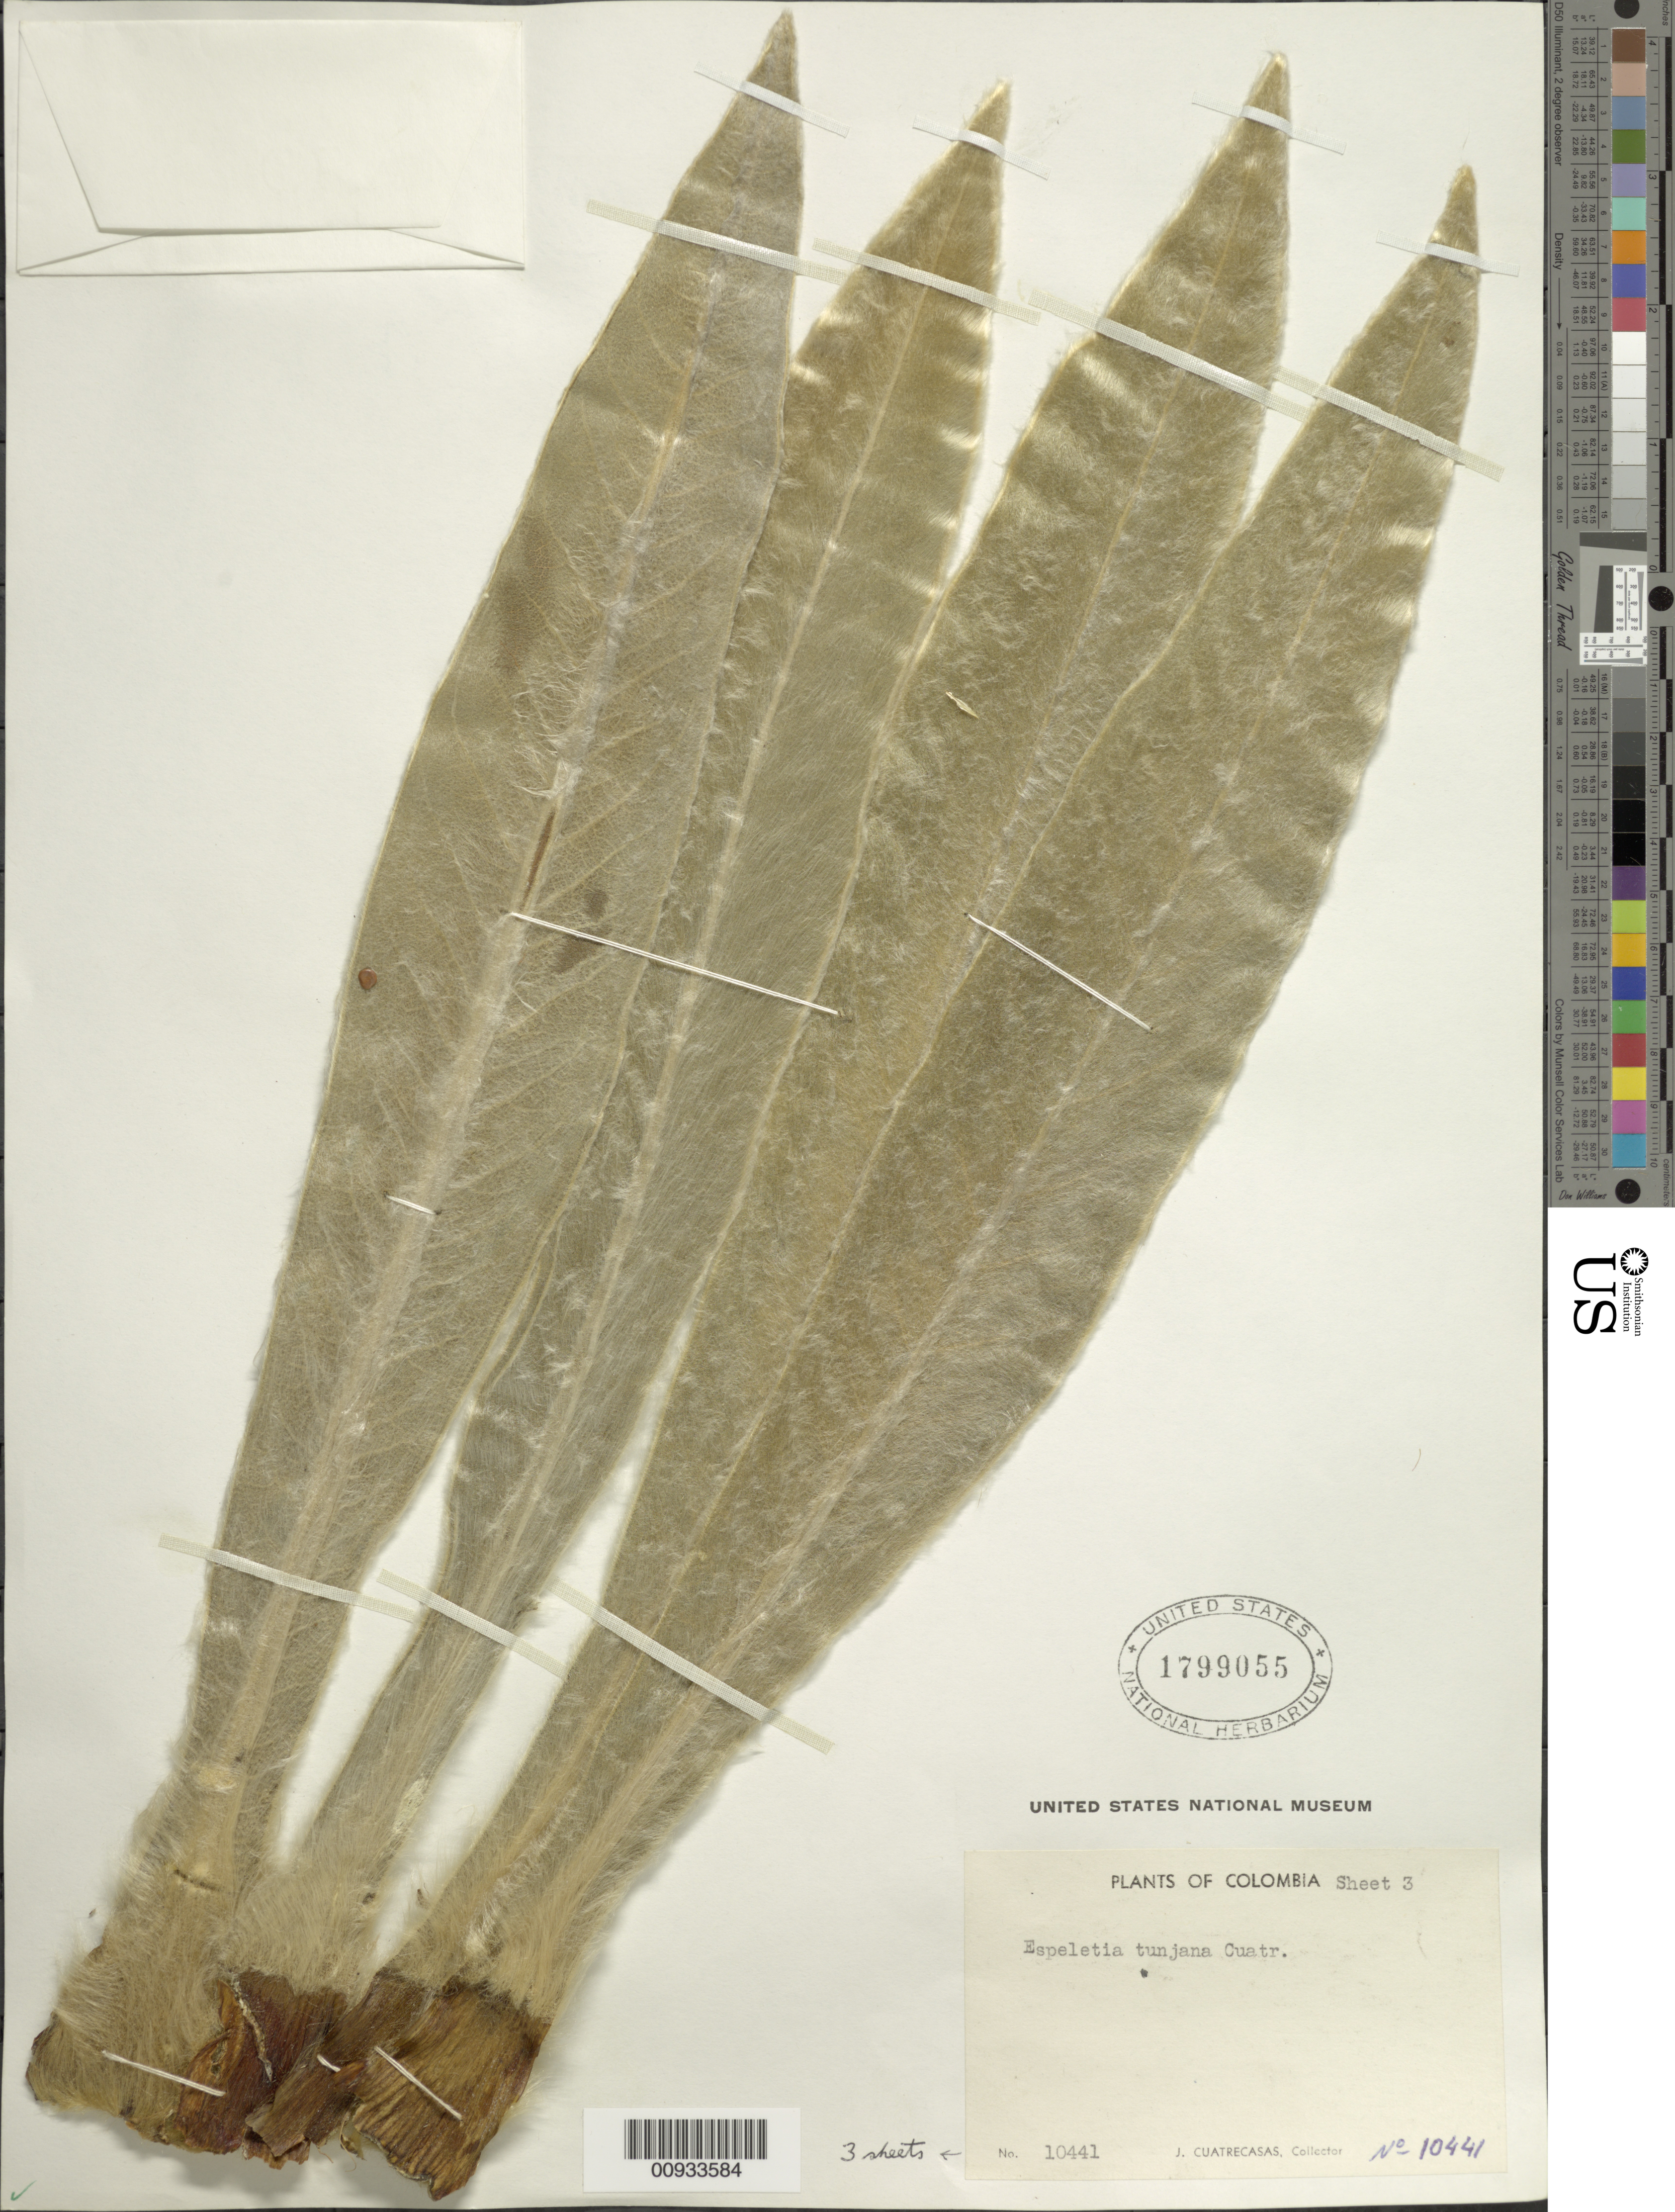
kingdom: Plantae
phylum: Tracheophyta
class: Magnoliopsida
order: Asterales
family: Asteraceae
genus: Espeletia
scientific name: Espeletia tunjana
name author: Cuatrec.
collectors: J. Cuatrecasas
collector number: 10441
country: Colombia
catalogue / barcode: US 1799055